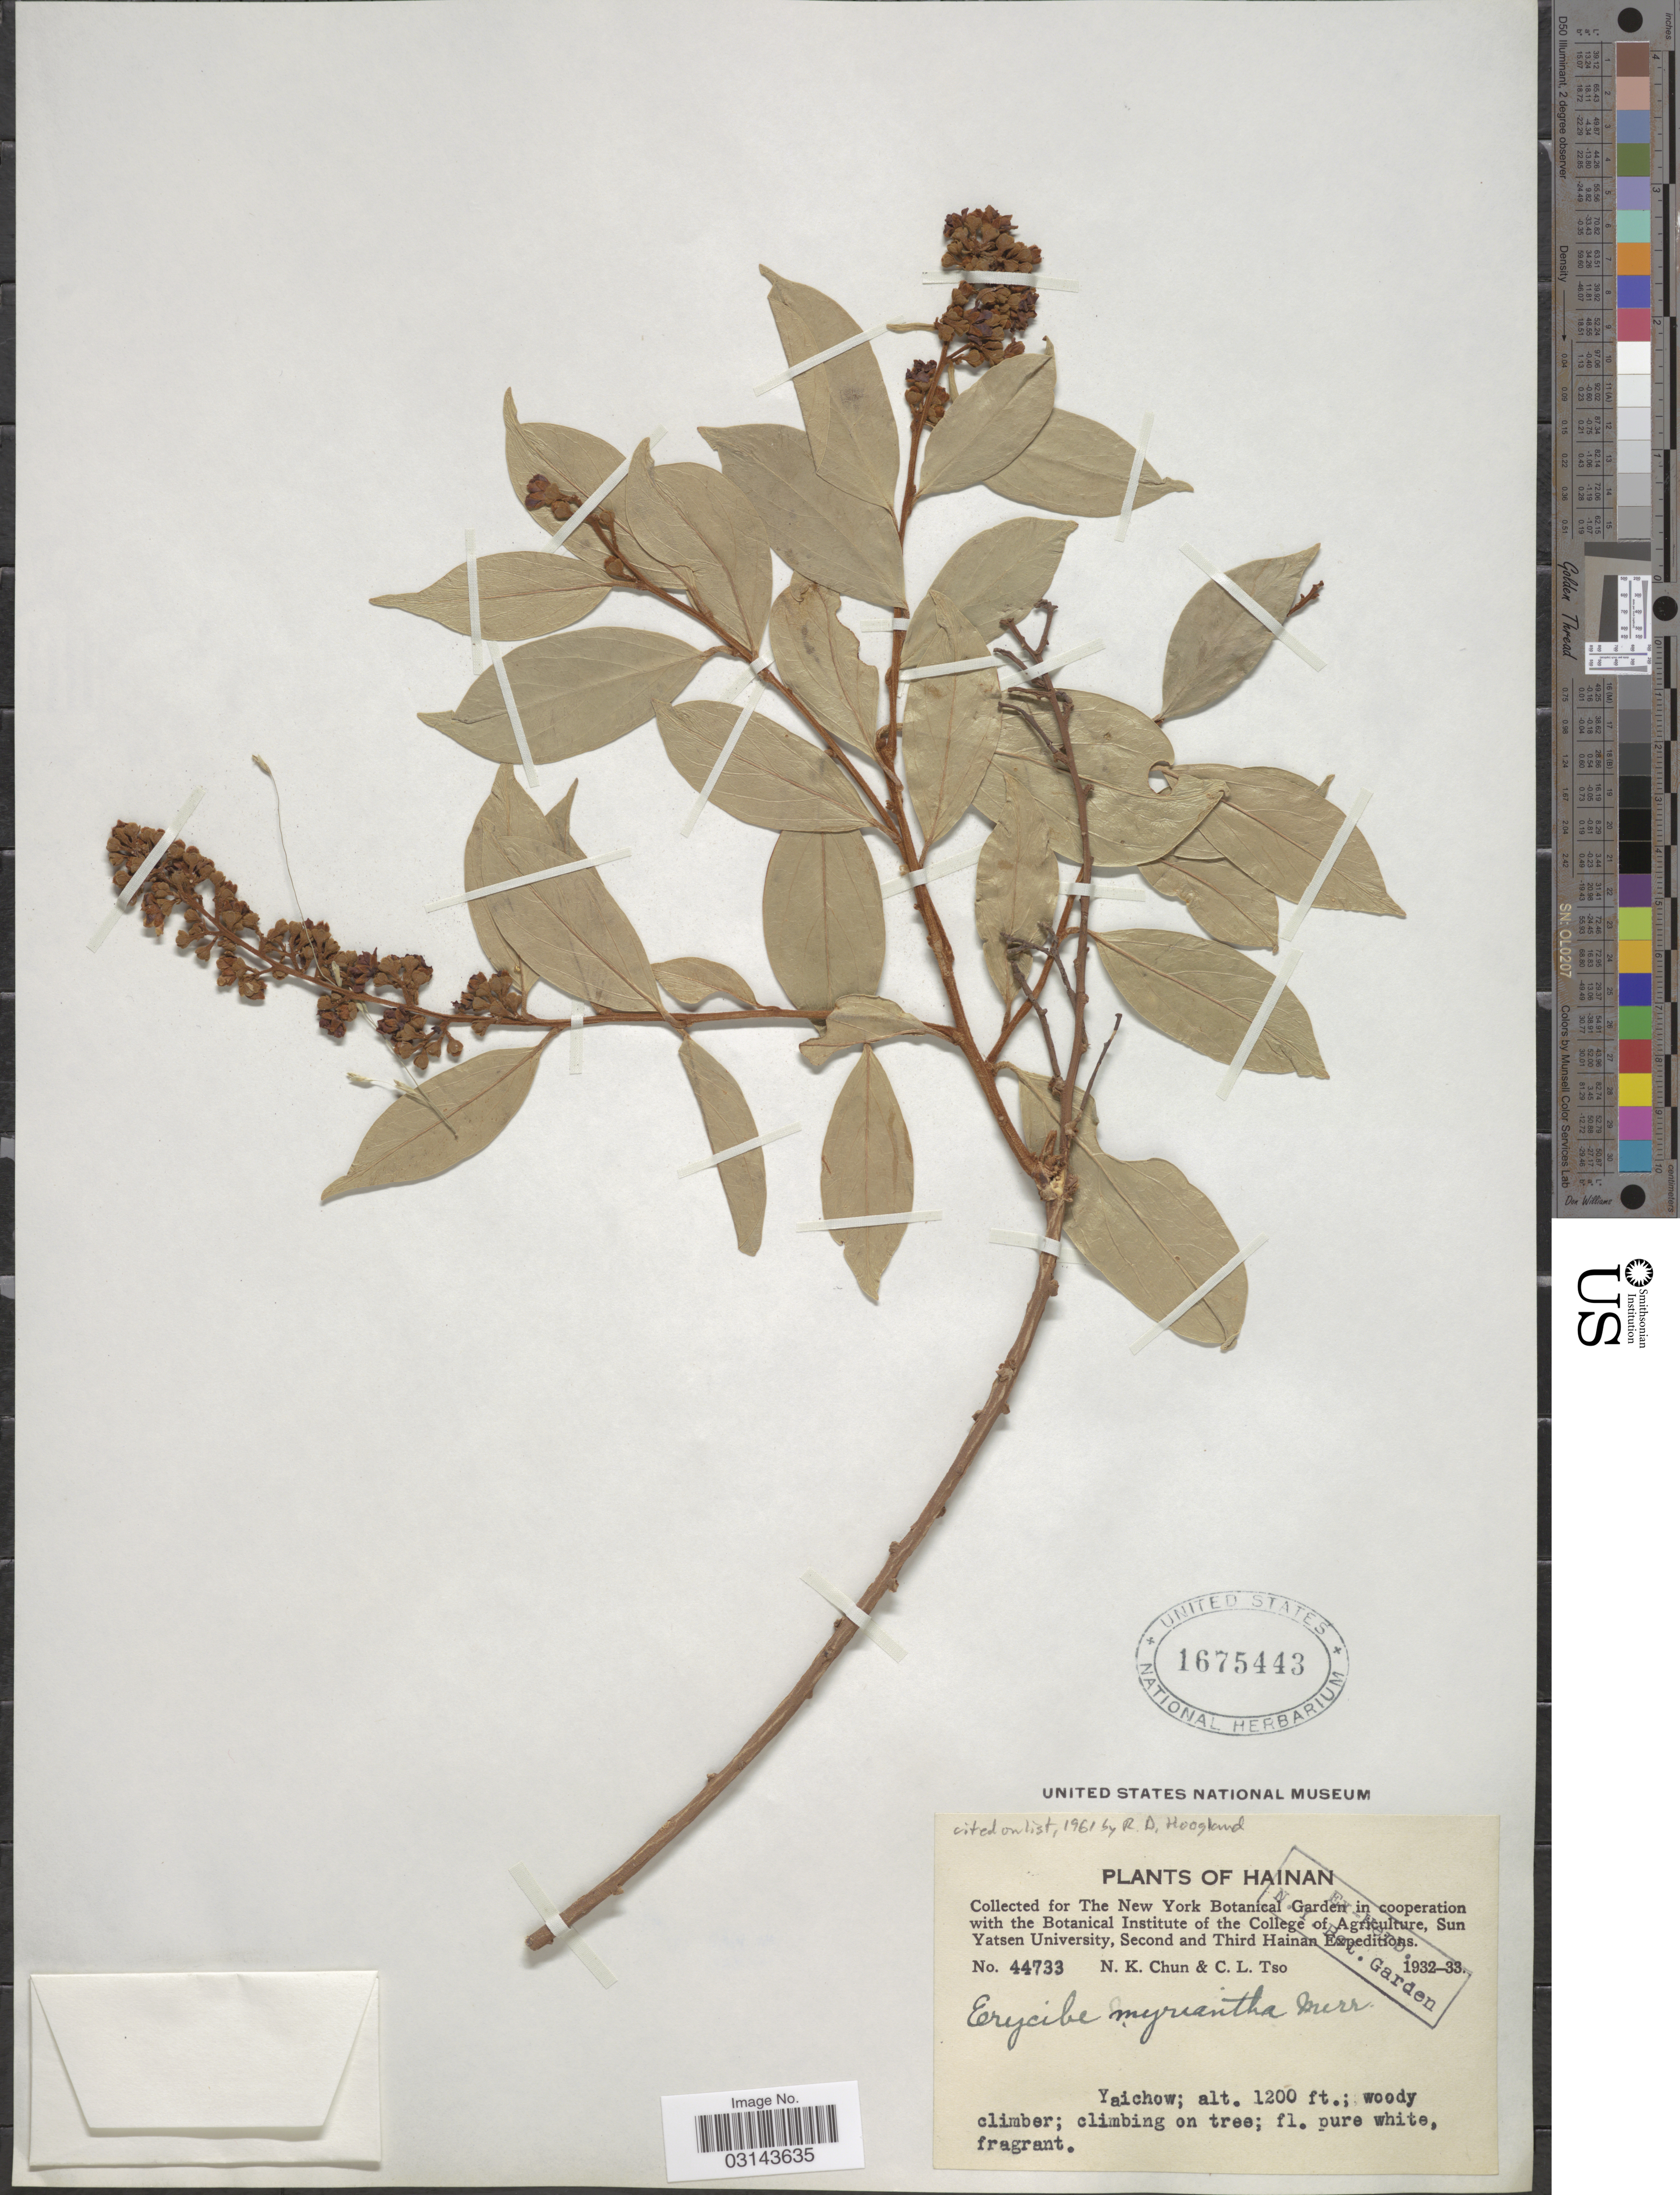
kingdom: Plantae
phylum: Tracheophyta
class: Magnoliopsida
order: Solanales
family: Convolvulaceae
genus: Erycibe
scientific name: Erycibe myriantha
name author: Merr.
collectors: N. K. Chun & C. Tso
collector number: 44733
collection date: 1932/1933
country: China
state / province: Hainan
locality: Yaichow.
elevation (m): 366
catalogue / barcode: US 1675443